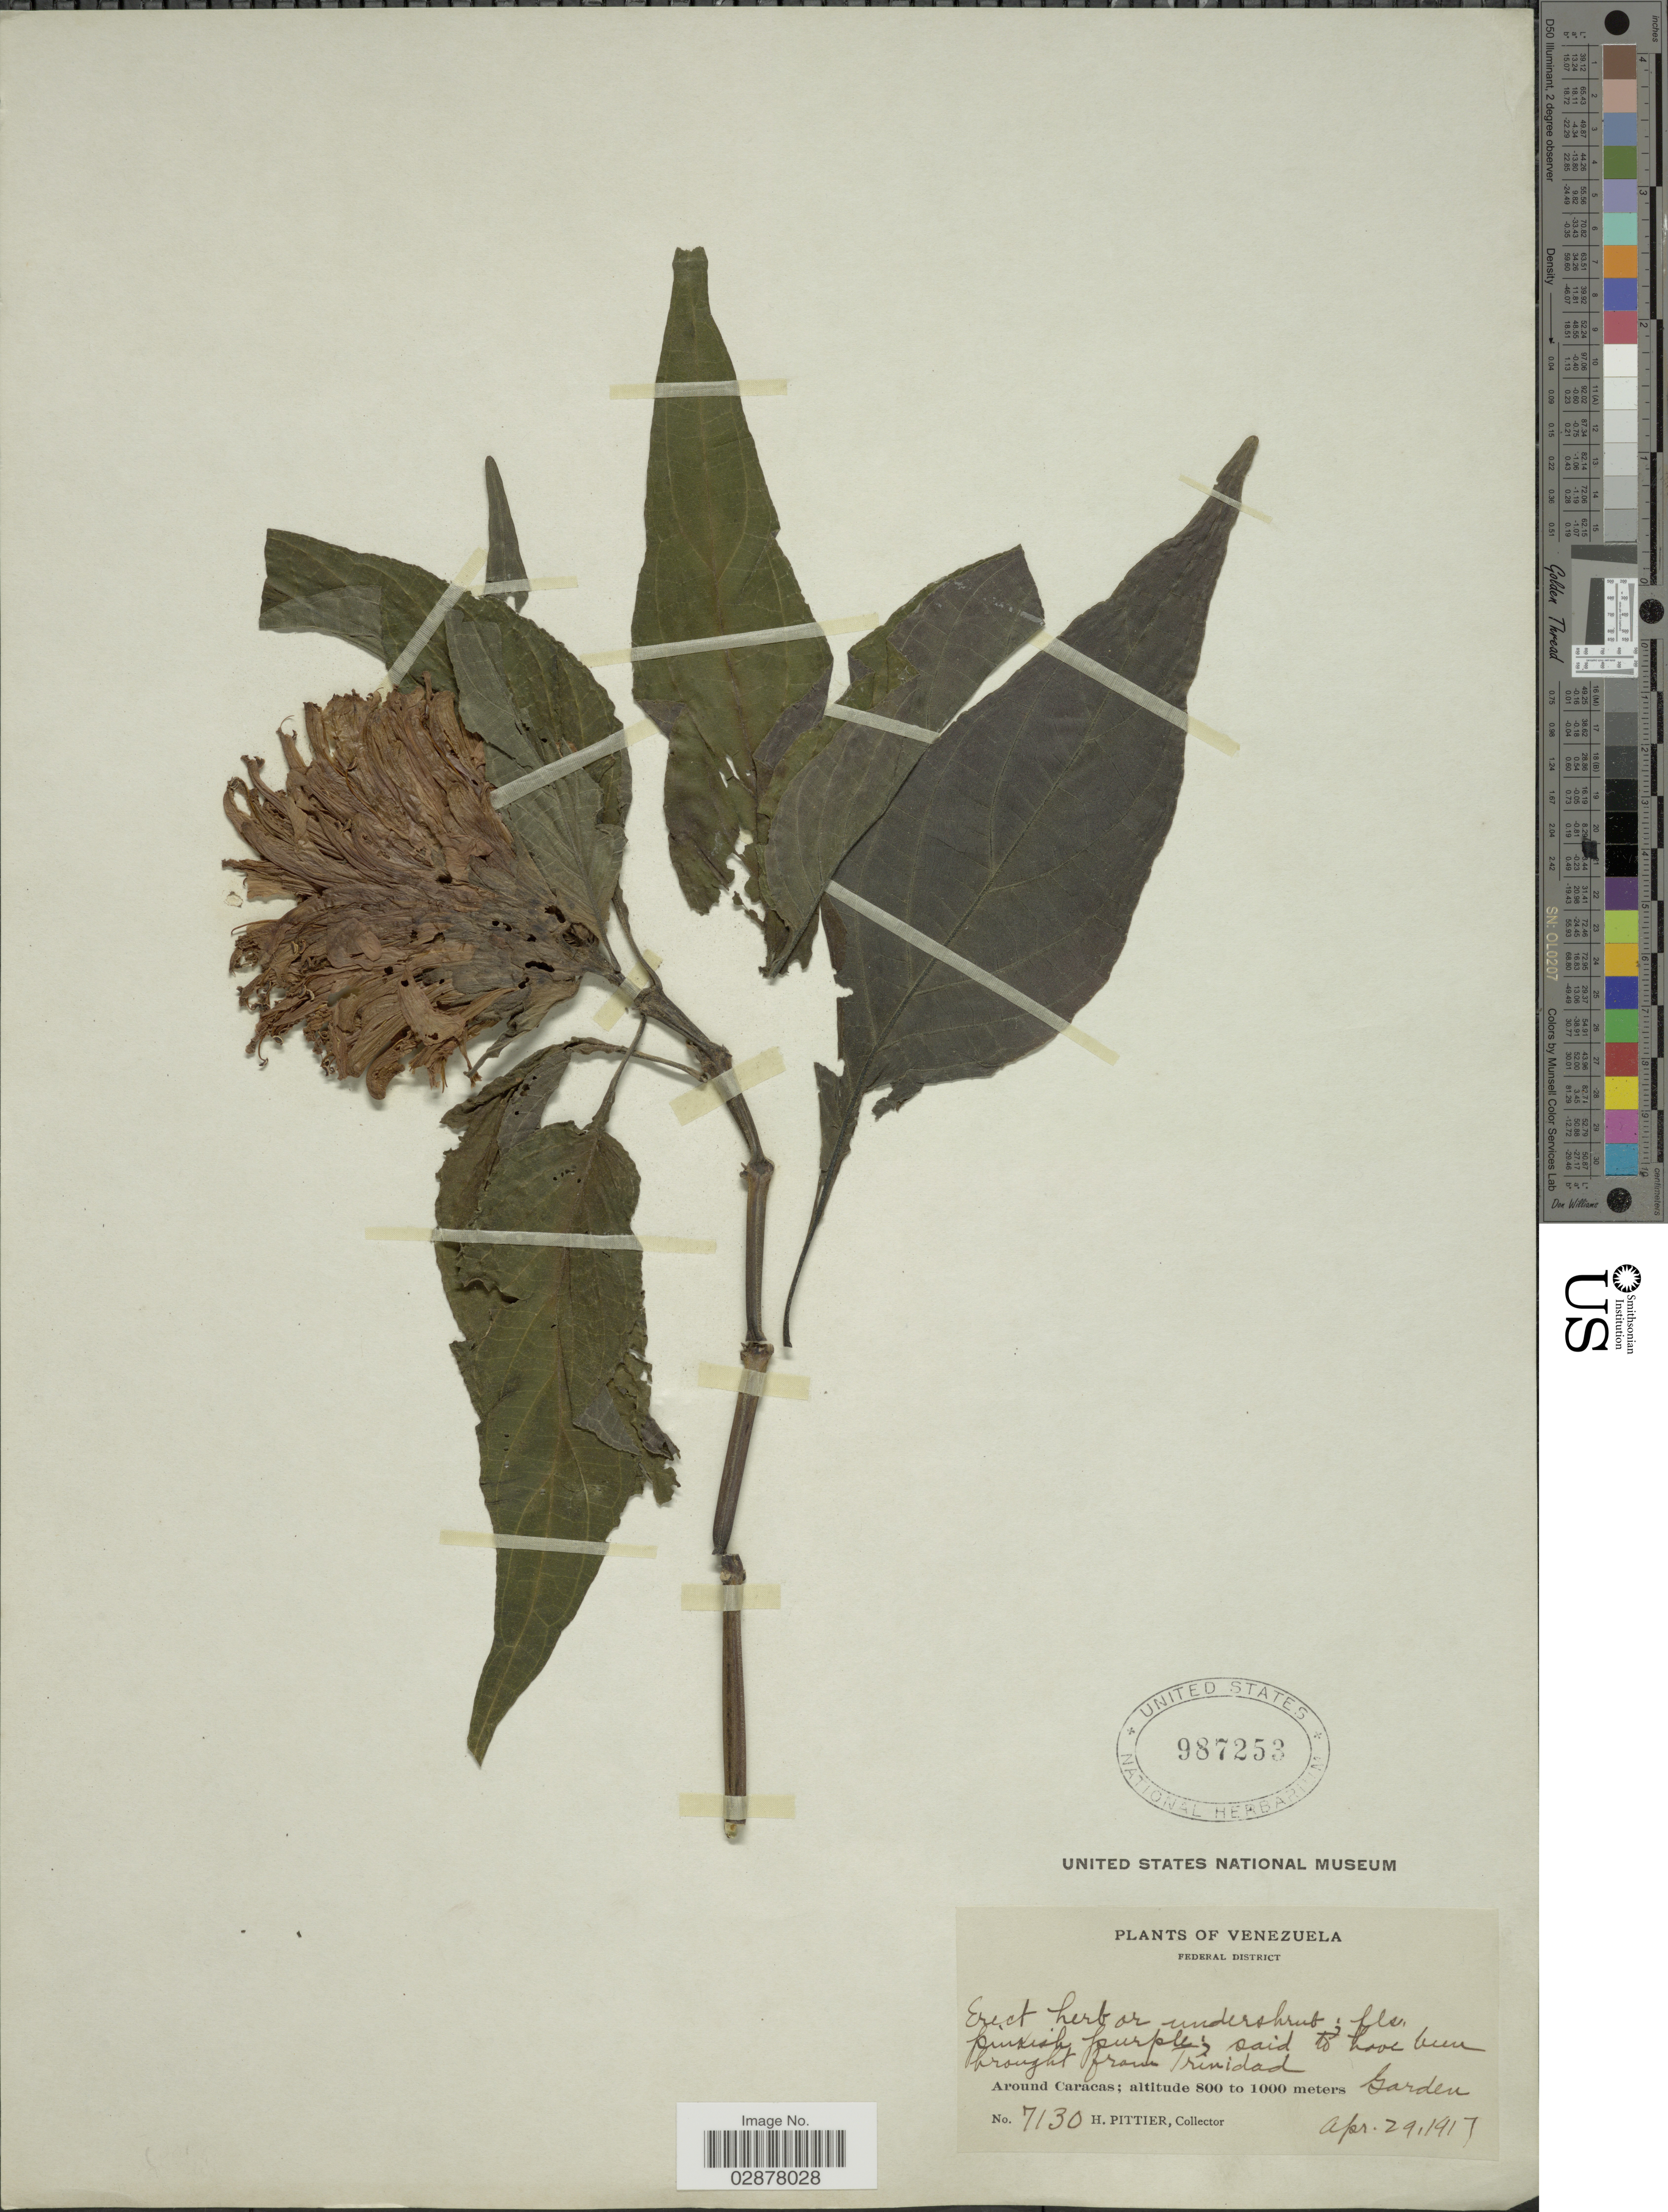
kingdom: Plantae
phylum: Tracheophyta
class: Magnoliopsida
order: Lamiales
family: Acanthaceae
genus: Justicia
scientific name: Justicia carnea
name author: Lindl.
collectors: H. F. Pittier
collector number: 7130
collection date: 1917-04-29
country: Venezuela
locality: Federal District, Around Caracas.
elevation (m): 800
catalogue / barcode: US 987253